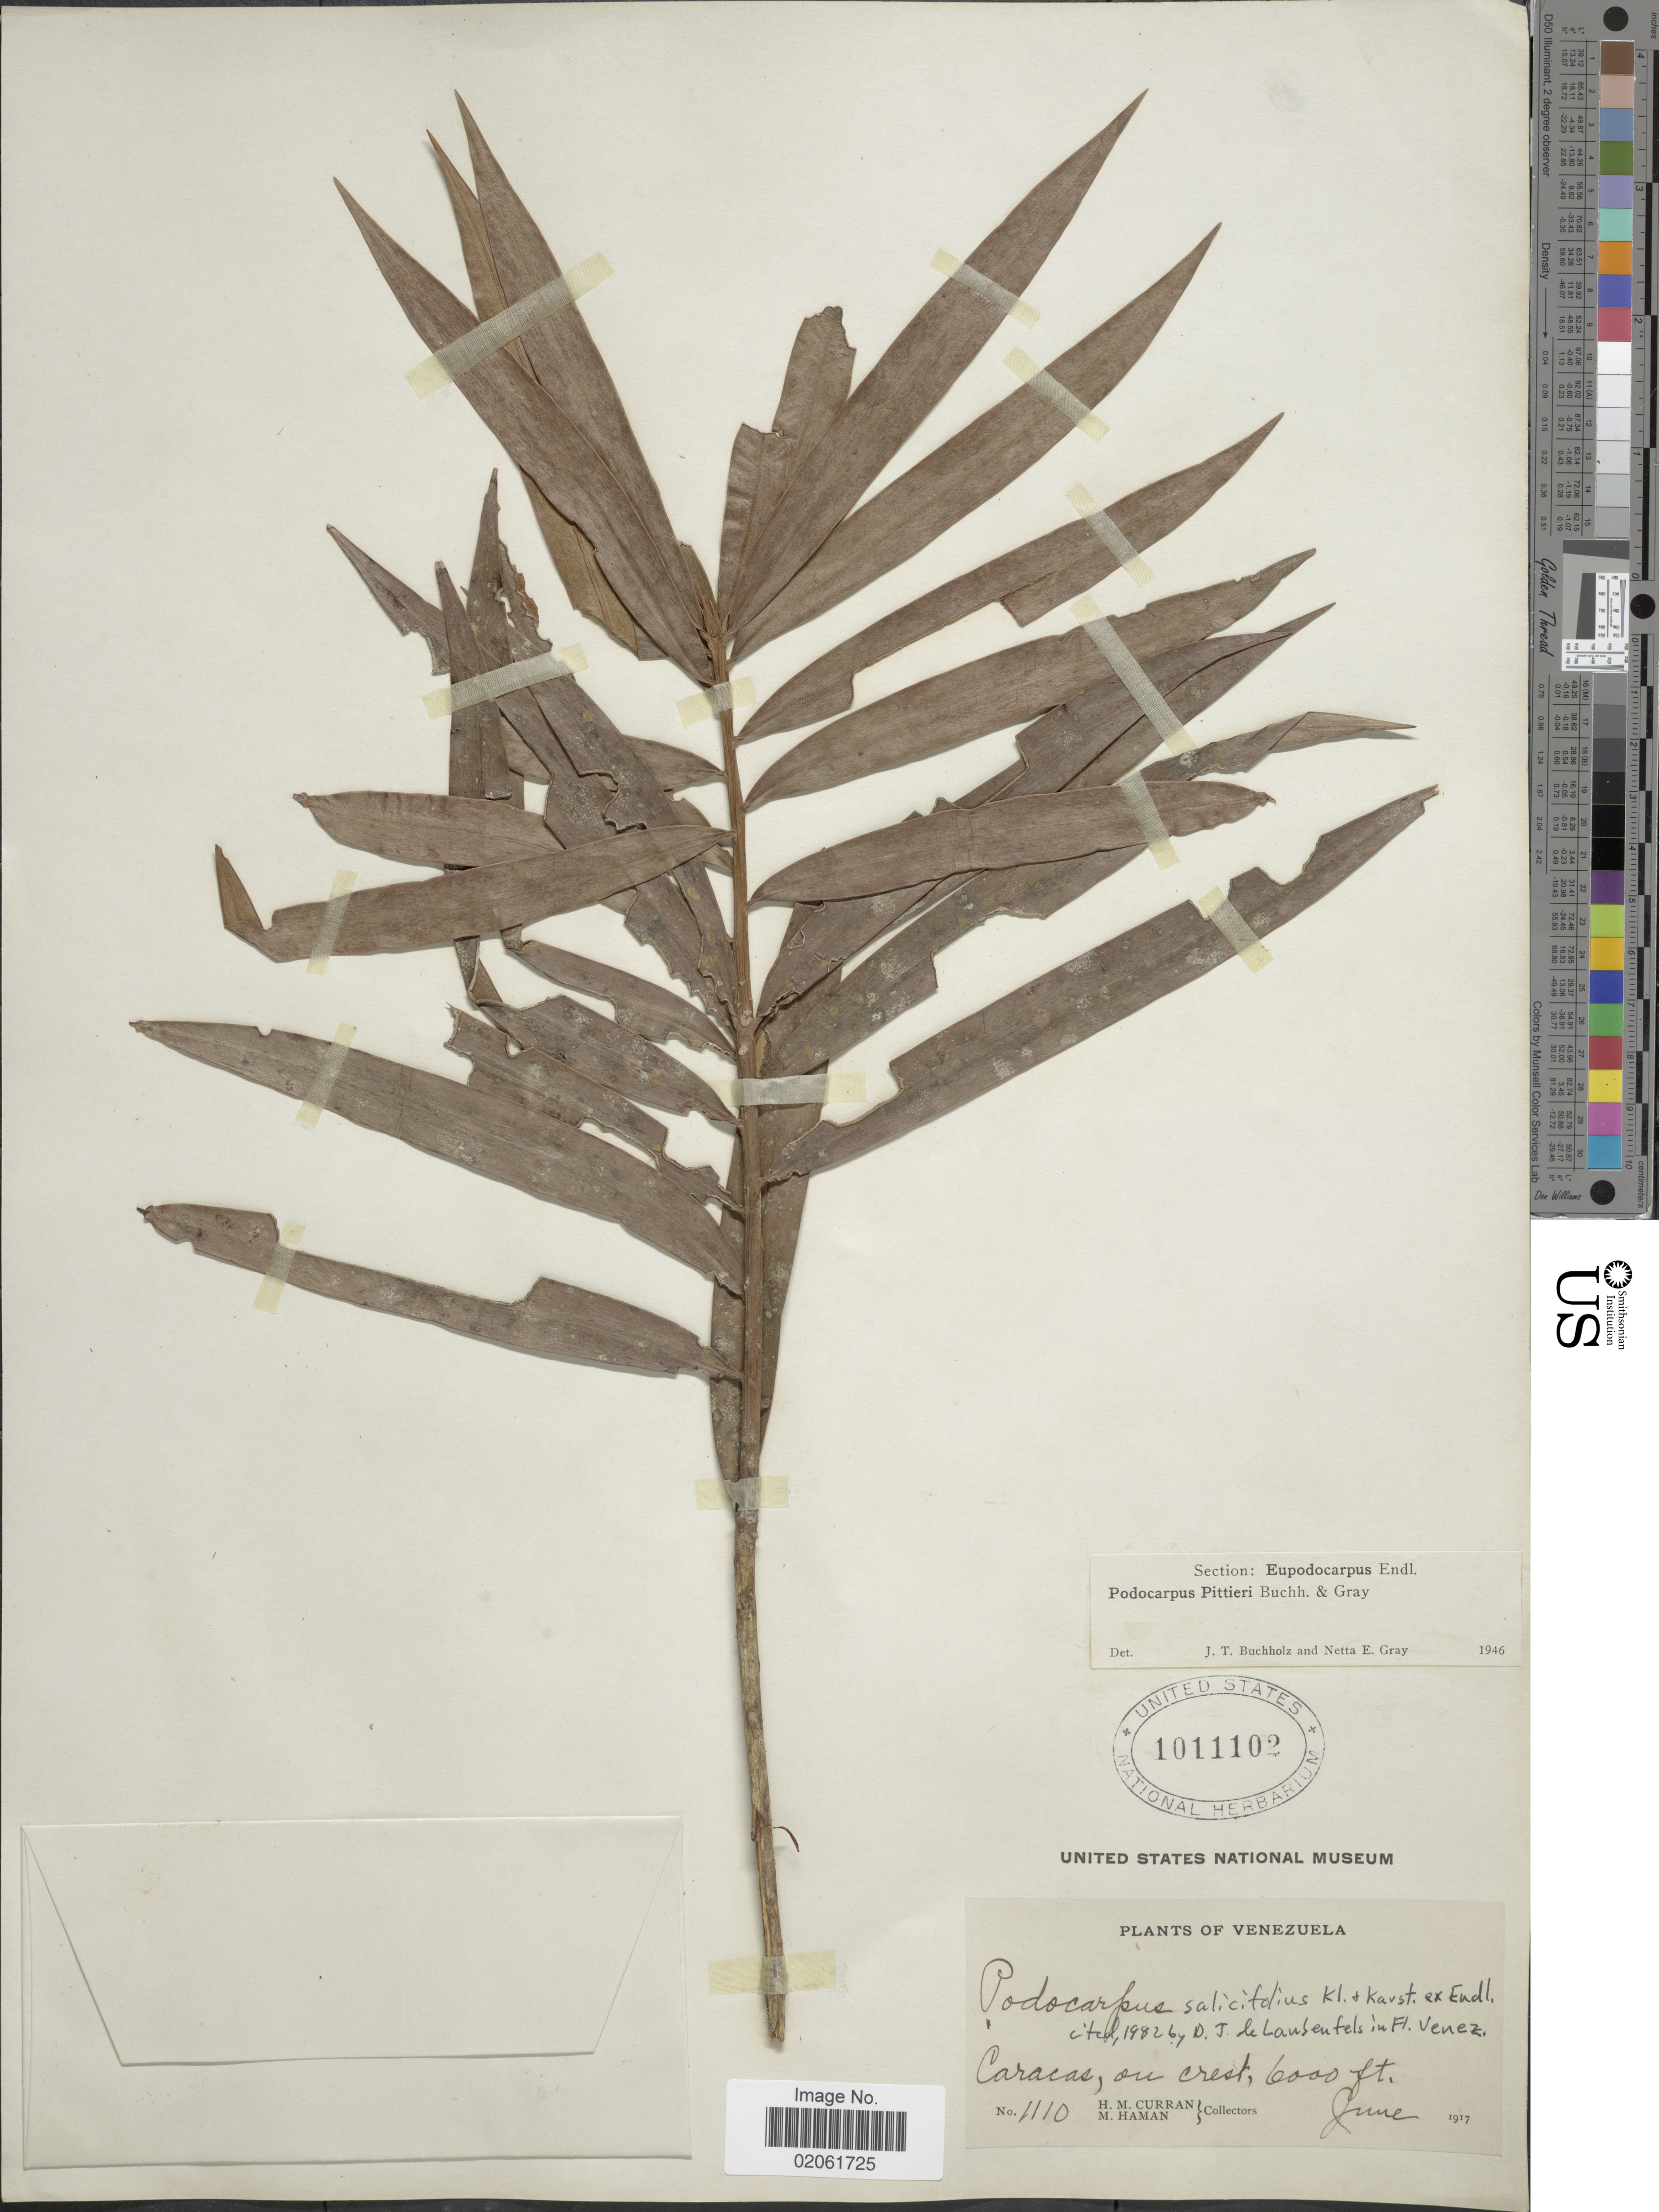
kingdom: Plantae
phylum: Tracheophyta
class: Pinopsida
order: Pinales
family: Podocarpaceae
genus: Podocarpus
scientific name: Podocarpus salicifolius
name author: Klotzsch & H. Karst. ex Endl.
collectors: H. M. Curran & M. Haman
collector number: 1110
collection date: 1917-06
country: Venezuela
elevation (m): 1829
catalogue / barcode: US 1011102